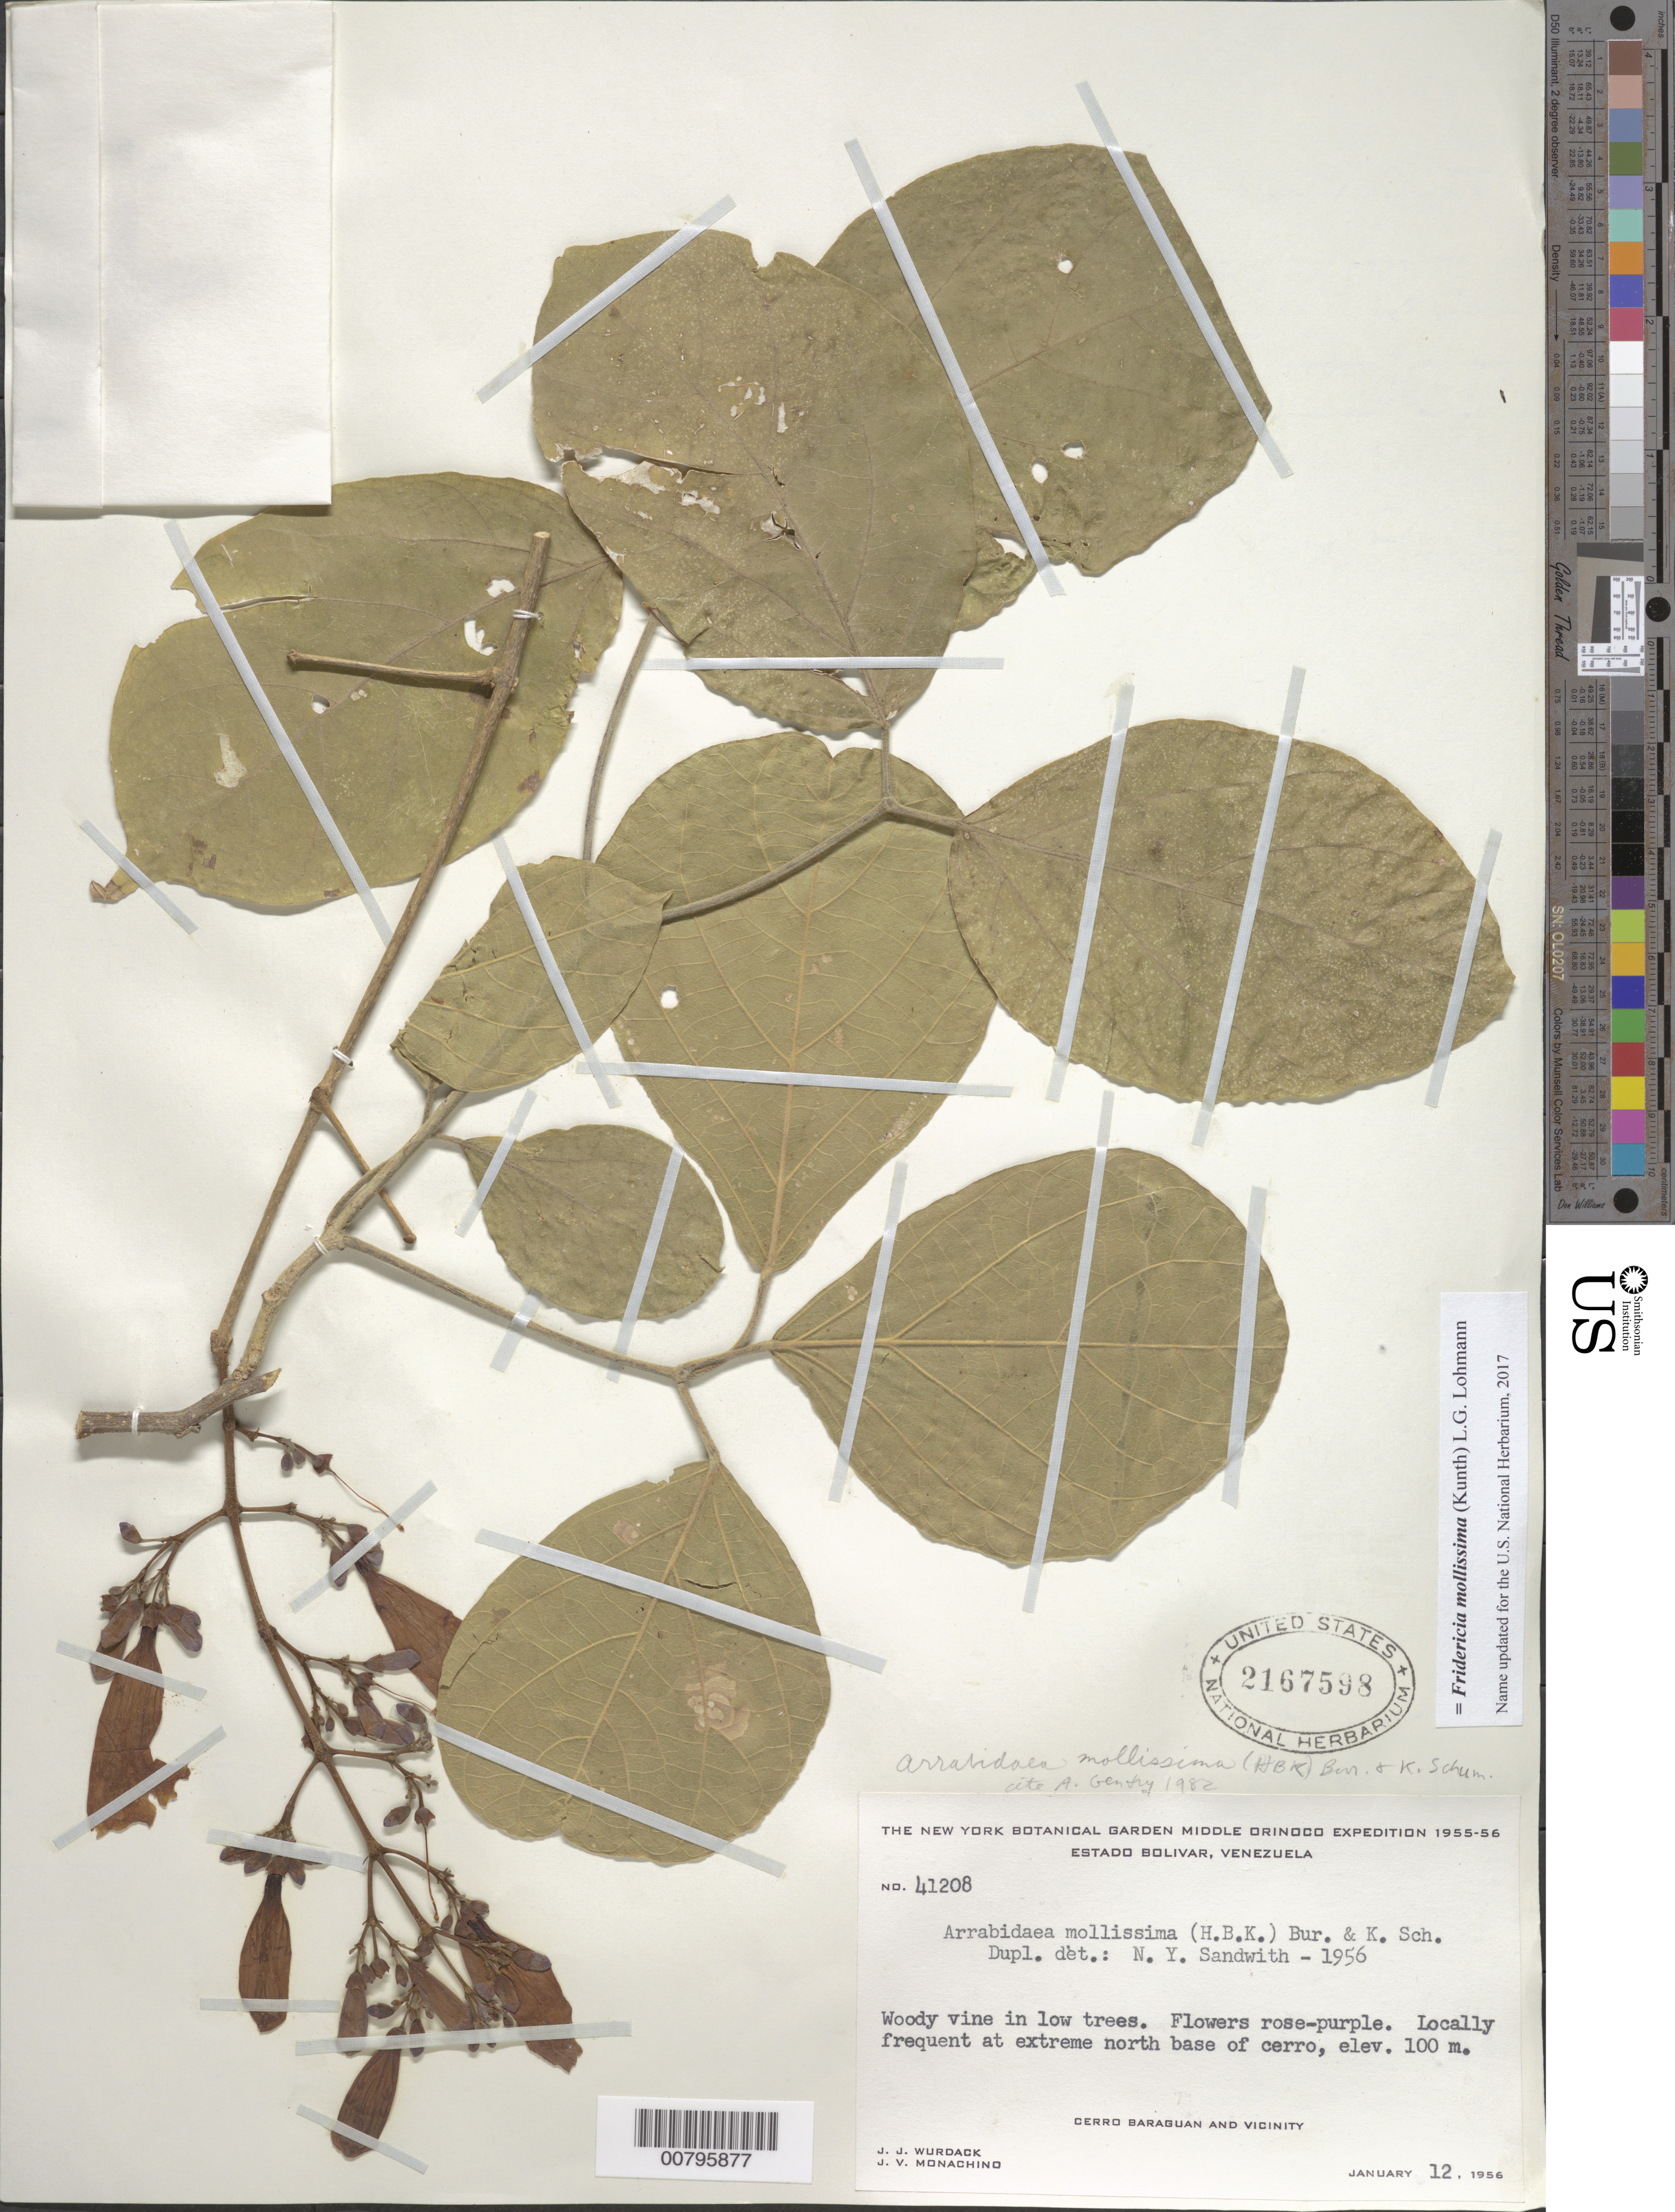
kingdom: Plantae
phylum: Tracheophyta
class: Magnoliopsida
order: Lamiales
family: Bignoniaceae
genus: Fridericia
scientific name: Fridericia mollissima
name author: (Kunth) L.G. Lohmann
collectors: J. J. Wurdack & J. V. Monachino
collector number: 41208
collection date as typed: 12-Jan-56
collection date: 1956-01-12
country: Venezuela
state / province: Bolívar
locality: Cerro Baraguan, extreme N base and vicinity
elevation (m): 100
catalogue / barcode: US 2167598